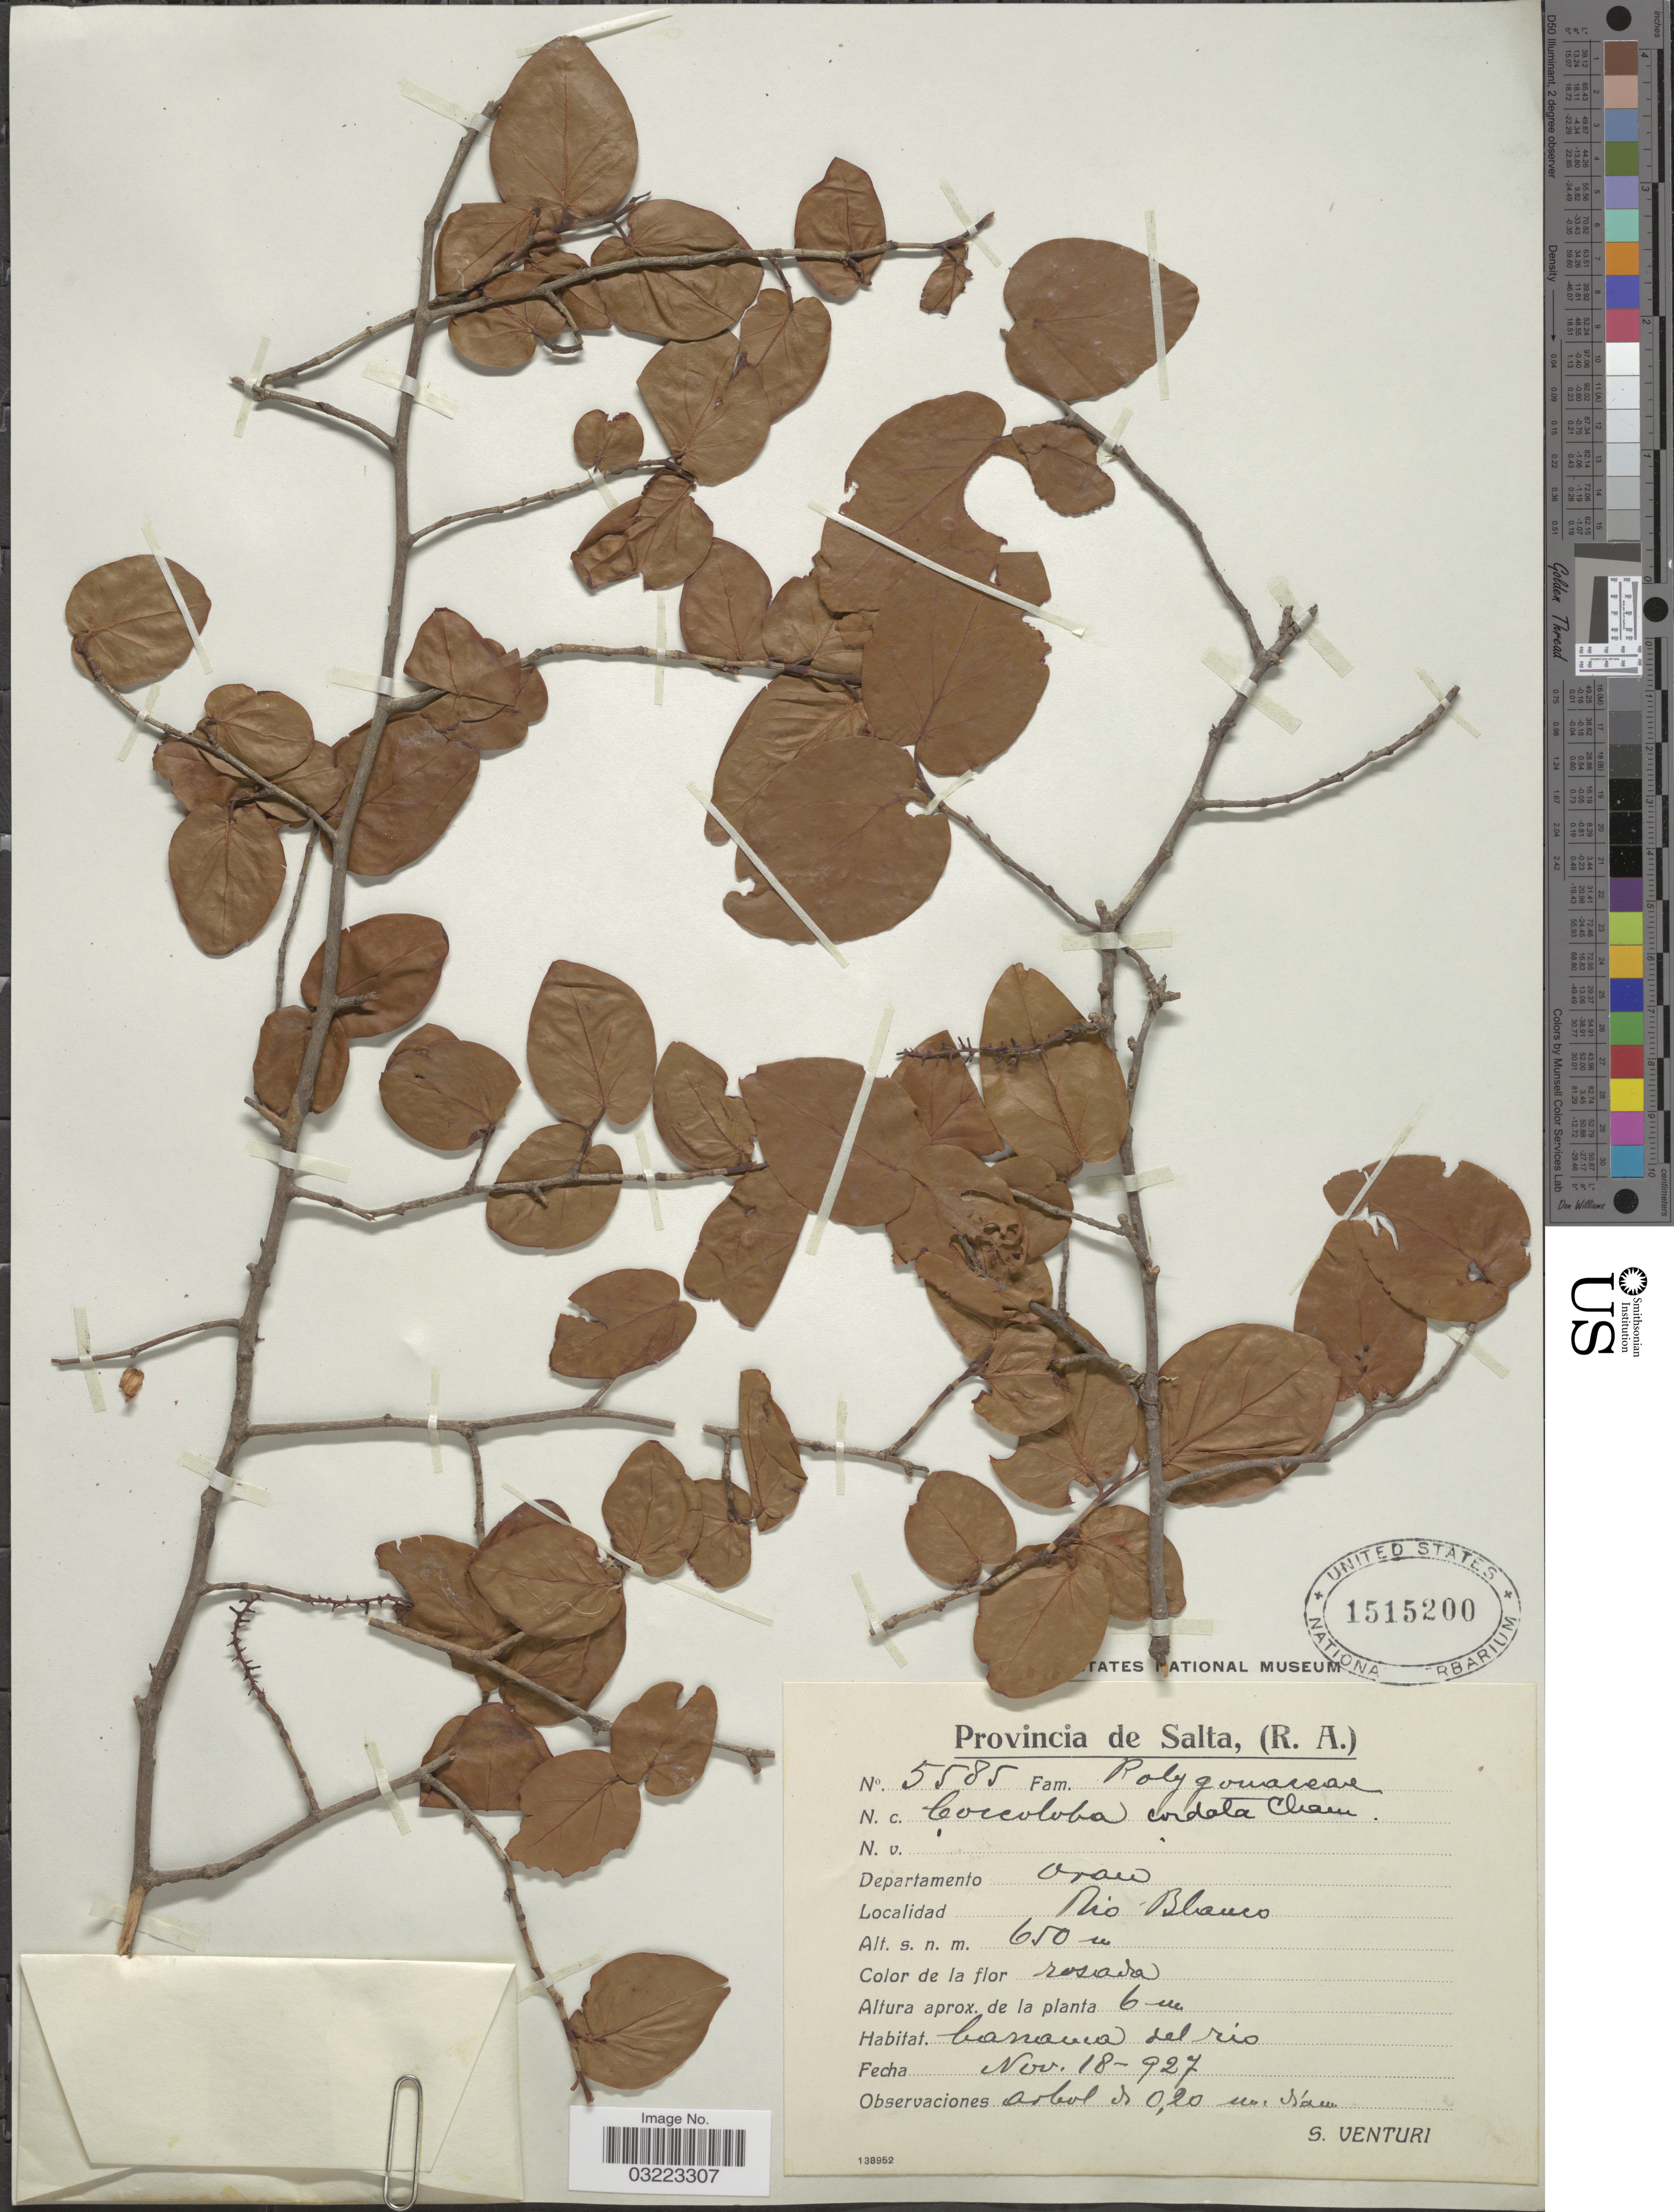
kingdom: Plantae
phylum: Tracheophyta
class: Magnoliopsida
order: Caryophyllales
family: Polygonaceae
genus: Coccoloba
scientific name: Coccoloba cordata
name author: Cham.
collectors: S. Venturi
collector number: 5585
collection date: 1927-11-18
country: Argentina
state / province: Salta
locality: Departamento Oran. Rio Blanco.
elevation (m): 650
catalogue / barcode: US 1515200